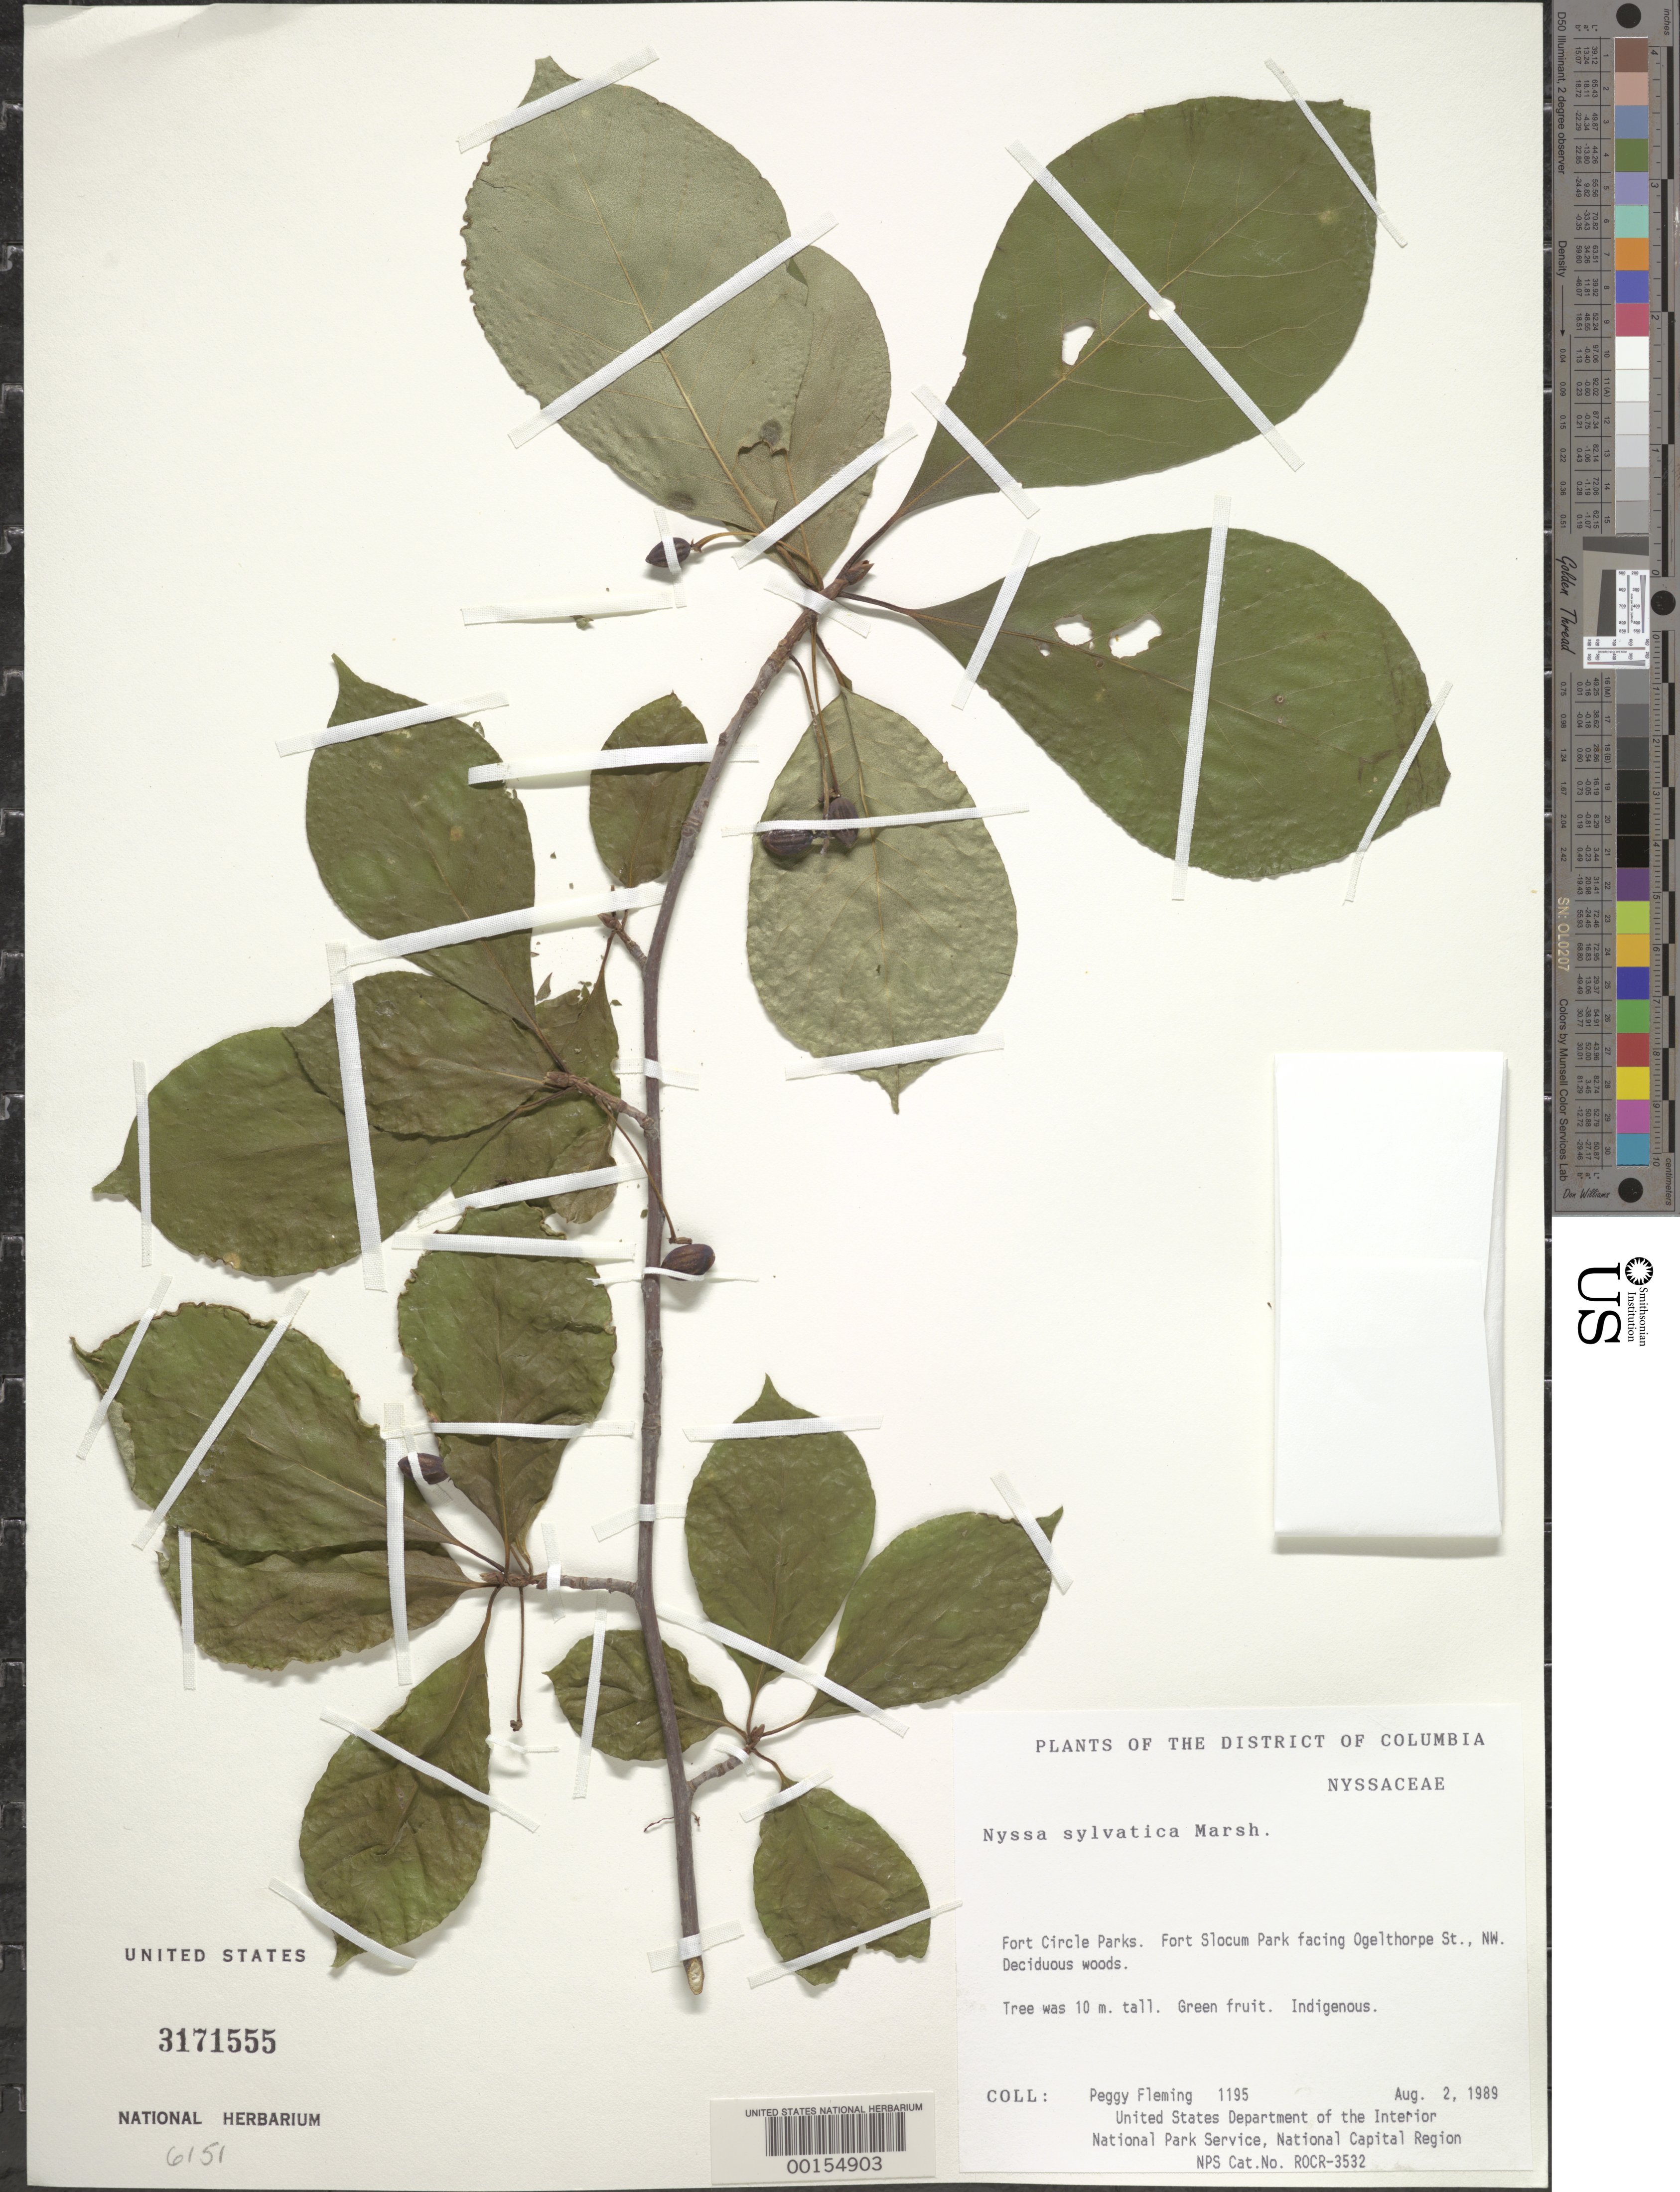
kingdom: Plantae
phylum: Tracheophyta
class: Magnoliopsida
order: Cornales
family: Nyssaceae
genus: Nyssa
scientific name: Nyssa sylvatica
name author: Marshall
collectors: P. Fleming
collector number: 1195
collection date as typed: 02 Aug 1989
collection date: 1989-08-02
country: United States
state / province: District of Columbia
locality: Fort Circle Parks, Fort Slocum Park facing Ogelthorpe St., NW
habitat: Deciduous woods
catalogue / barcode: US 3171555